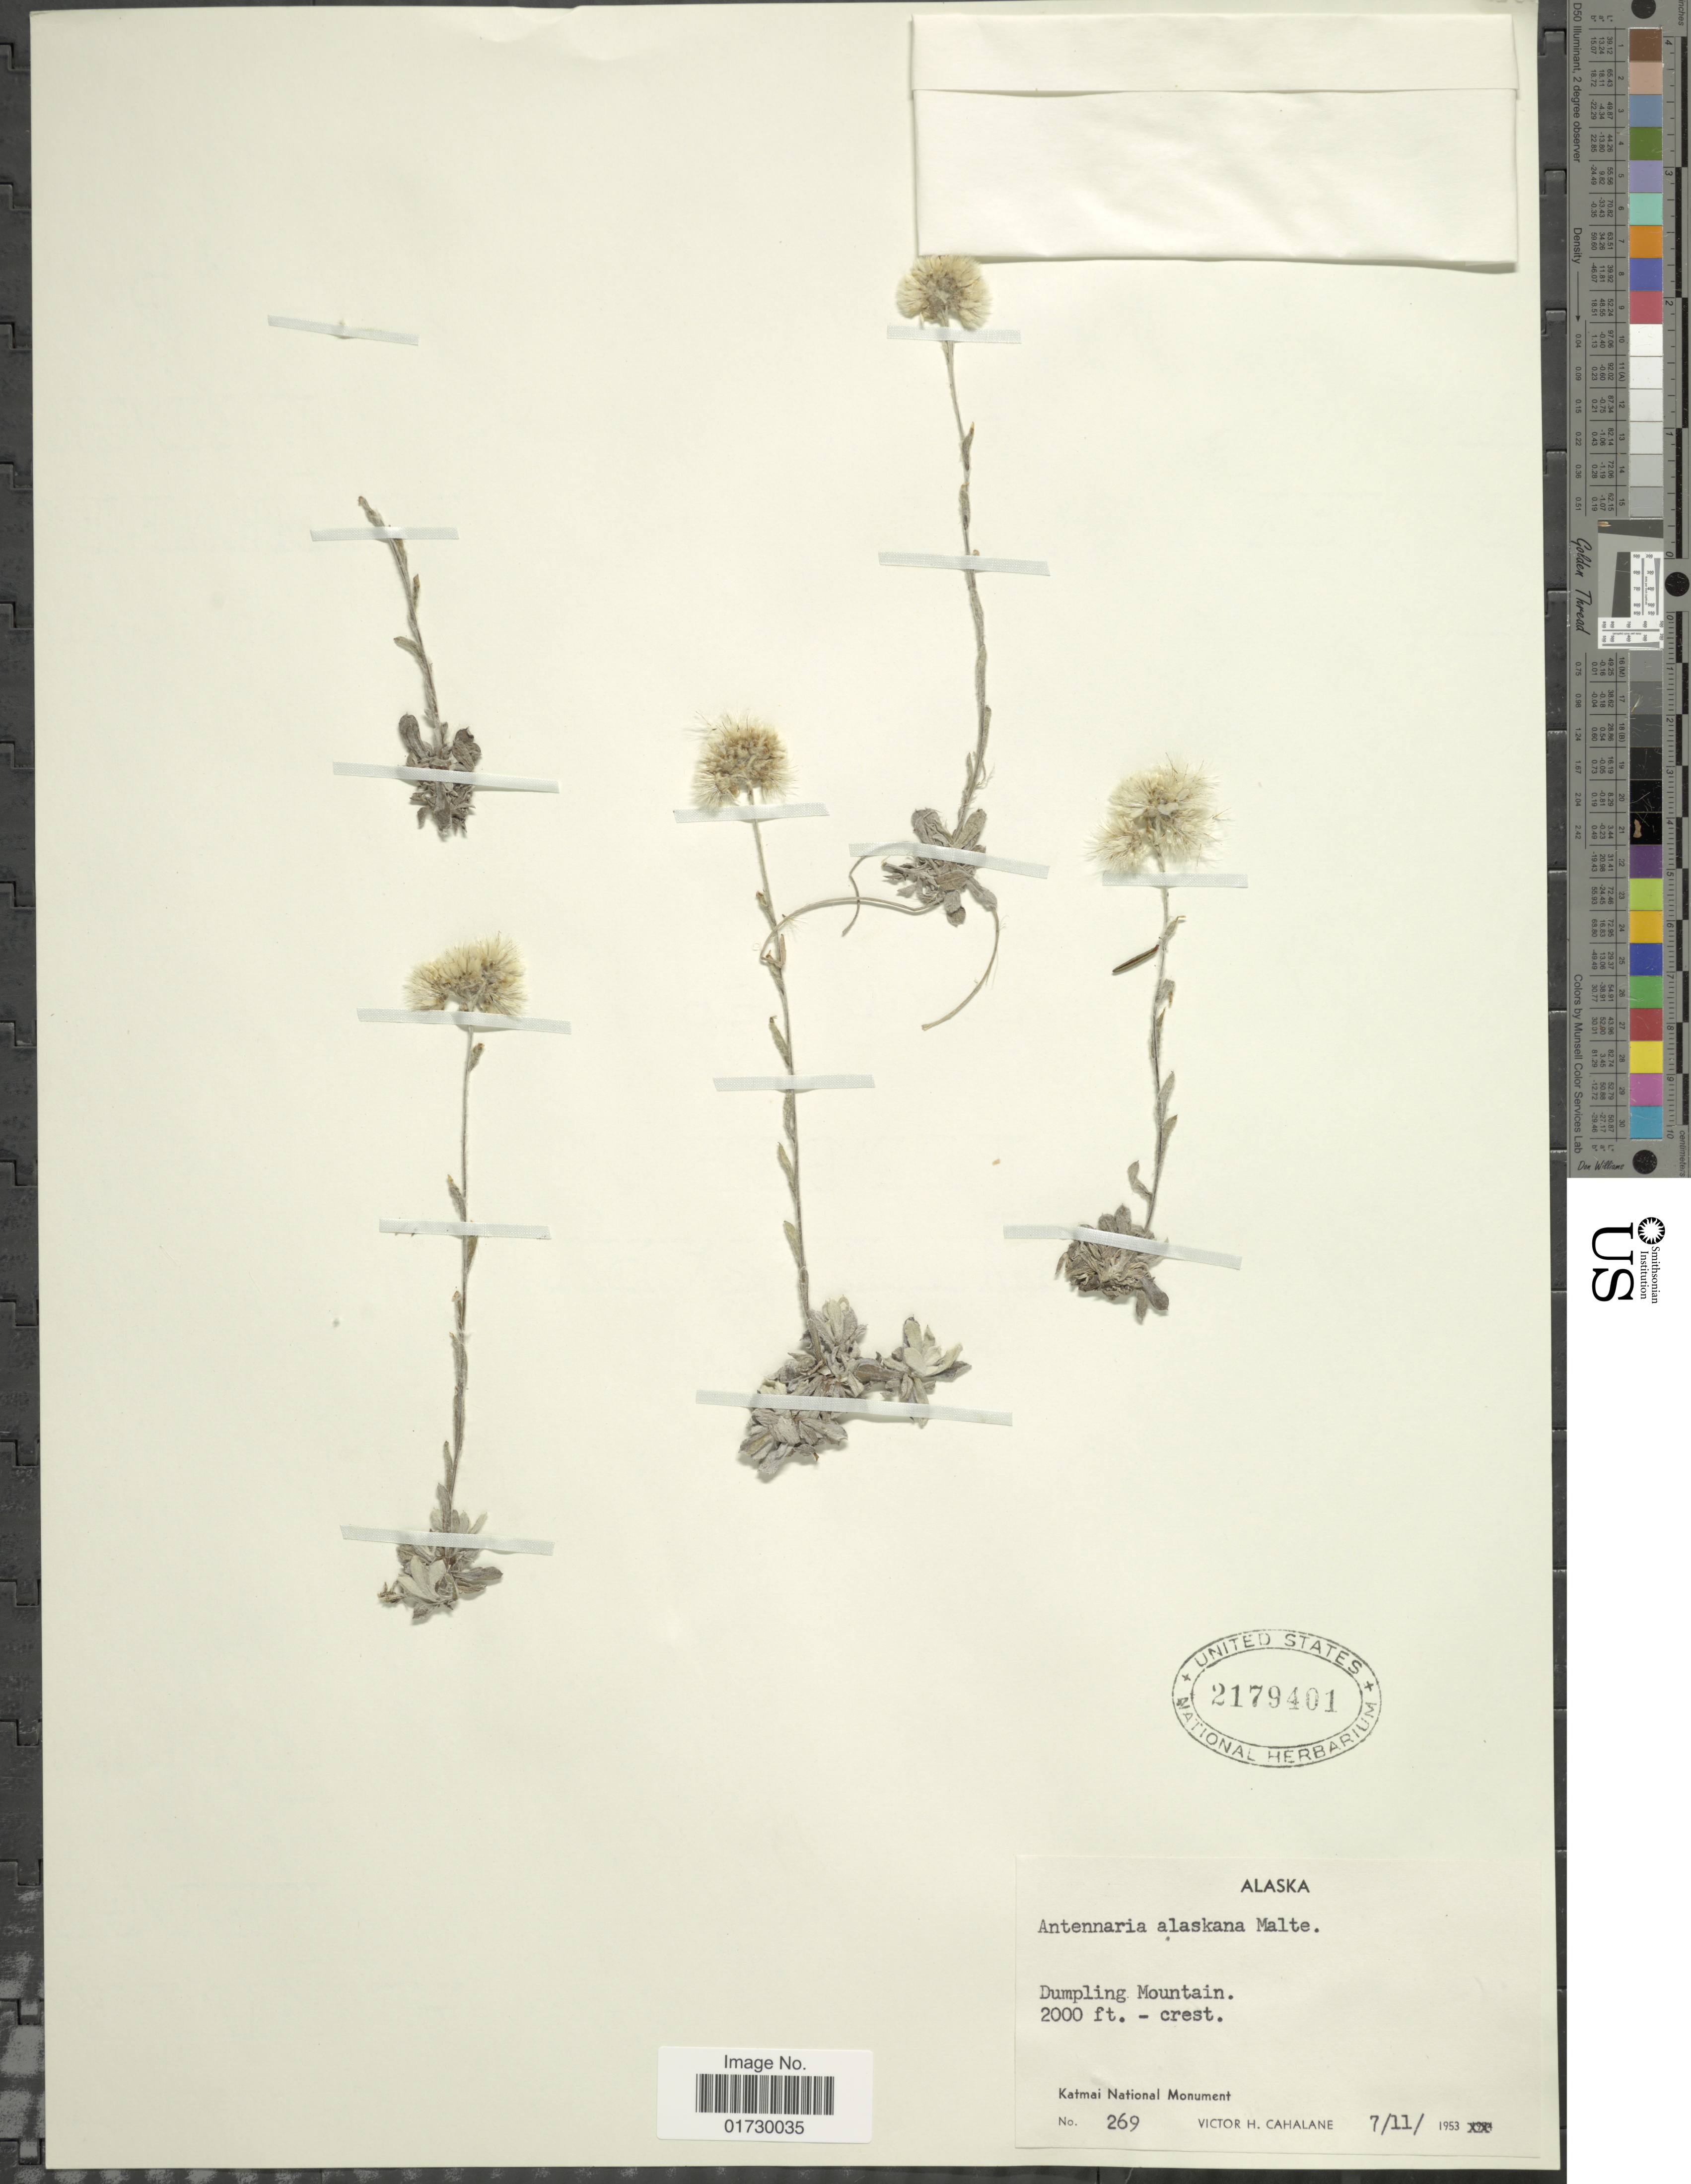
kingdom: Plantae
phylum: Tracheophyta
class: Magnoliopsida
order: Asterales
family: Asteraceae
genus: Antennaria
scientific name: Antennaria alaskana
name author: Malte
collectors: V. Cahalane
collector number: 269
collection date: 1953-07-11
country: United States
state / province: Alaska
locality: Dumpling Mountain, Katmai National Monument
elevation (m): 610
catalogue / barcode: US 2179401